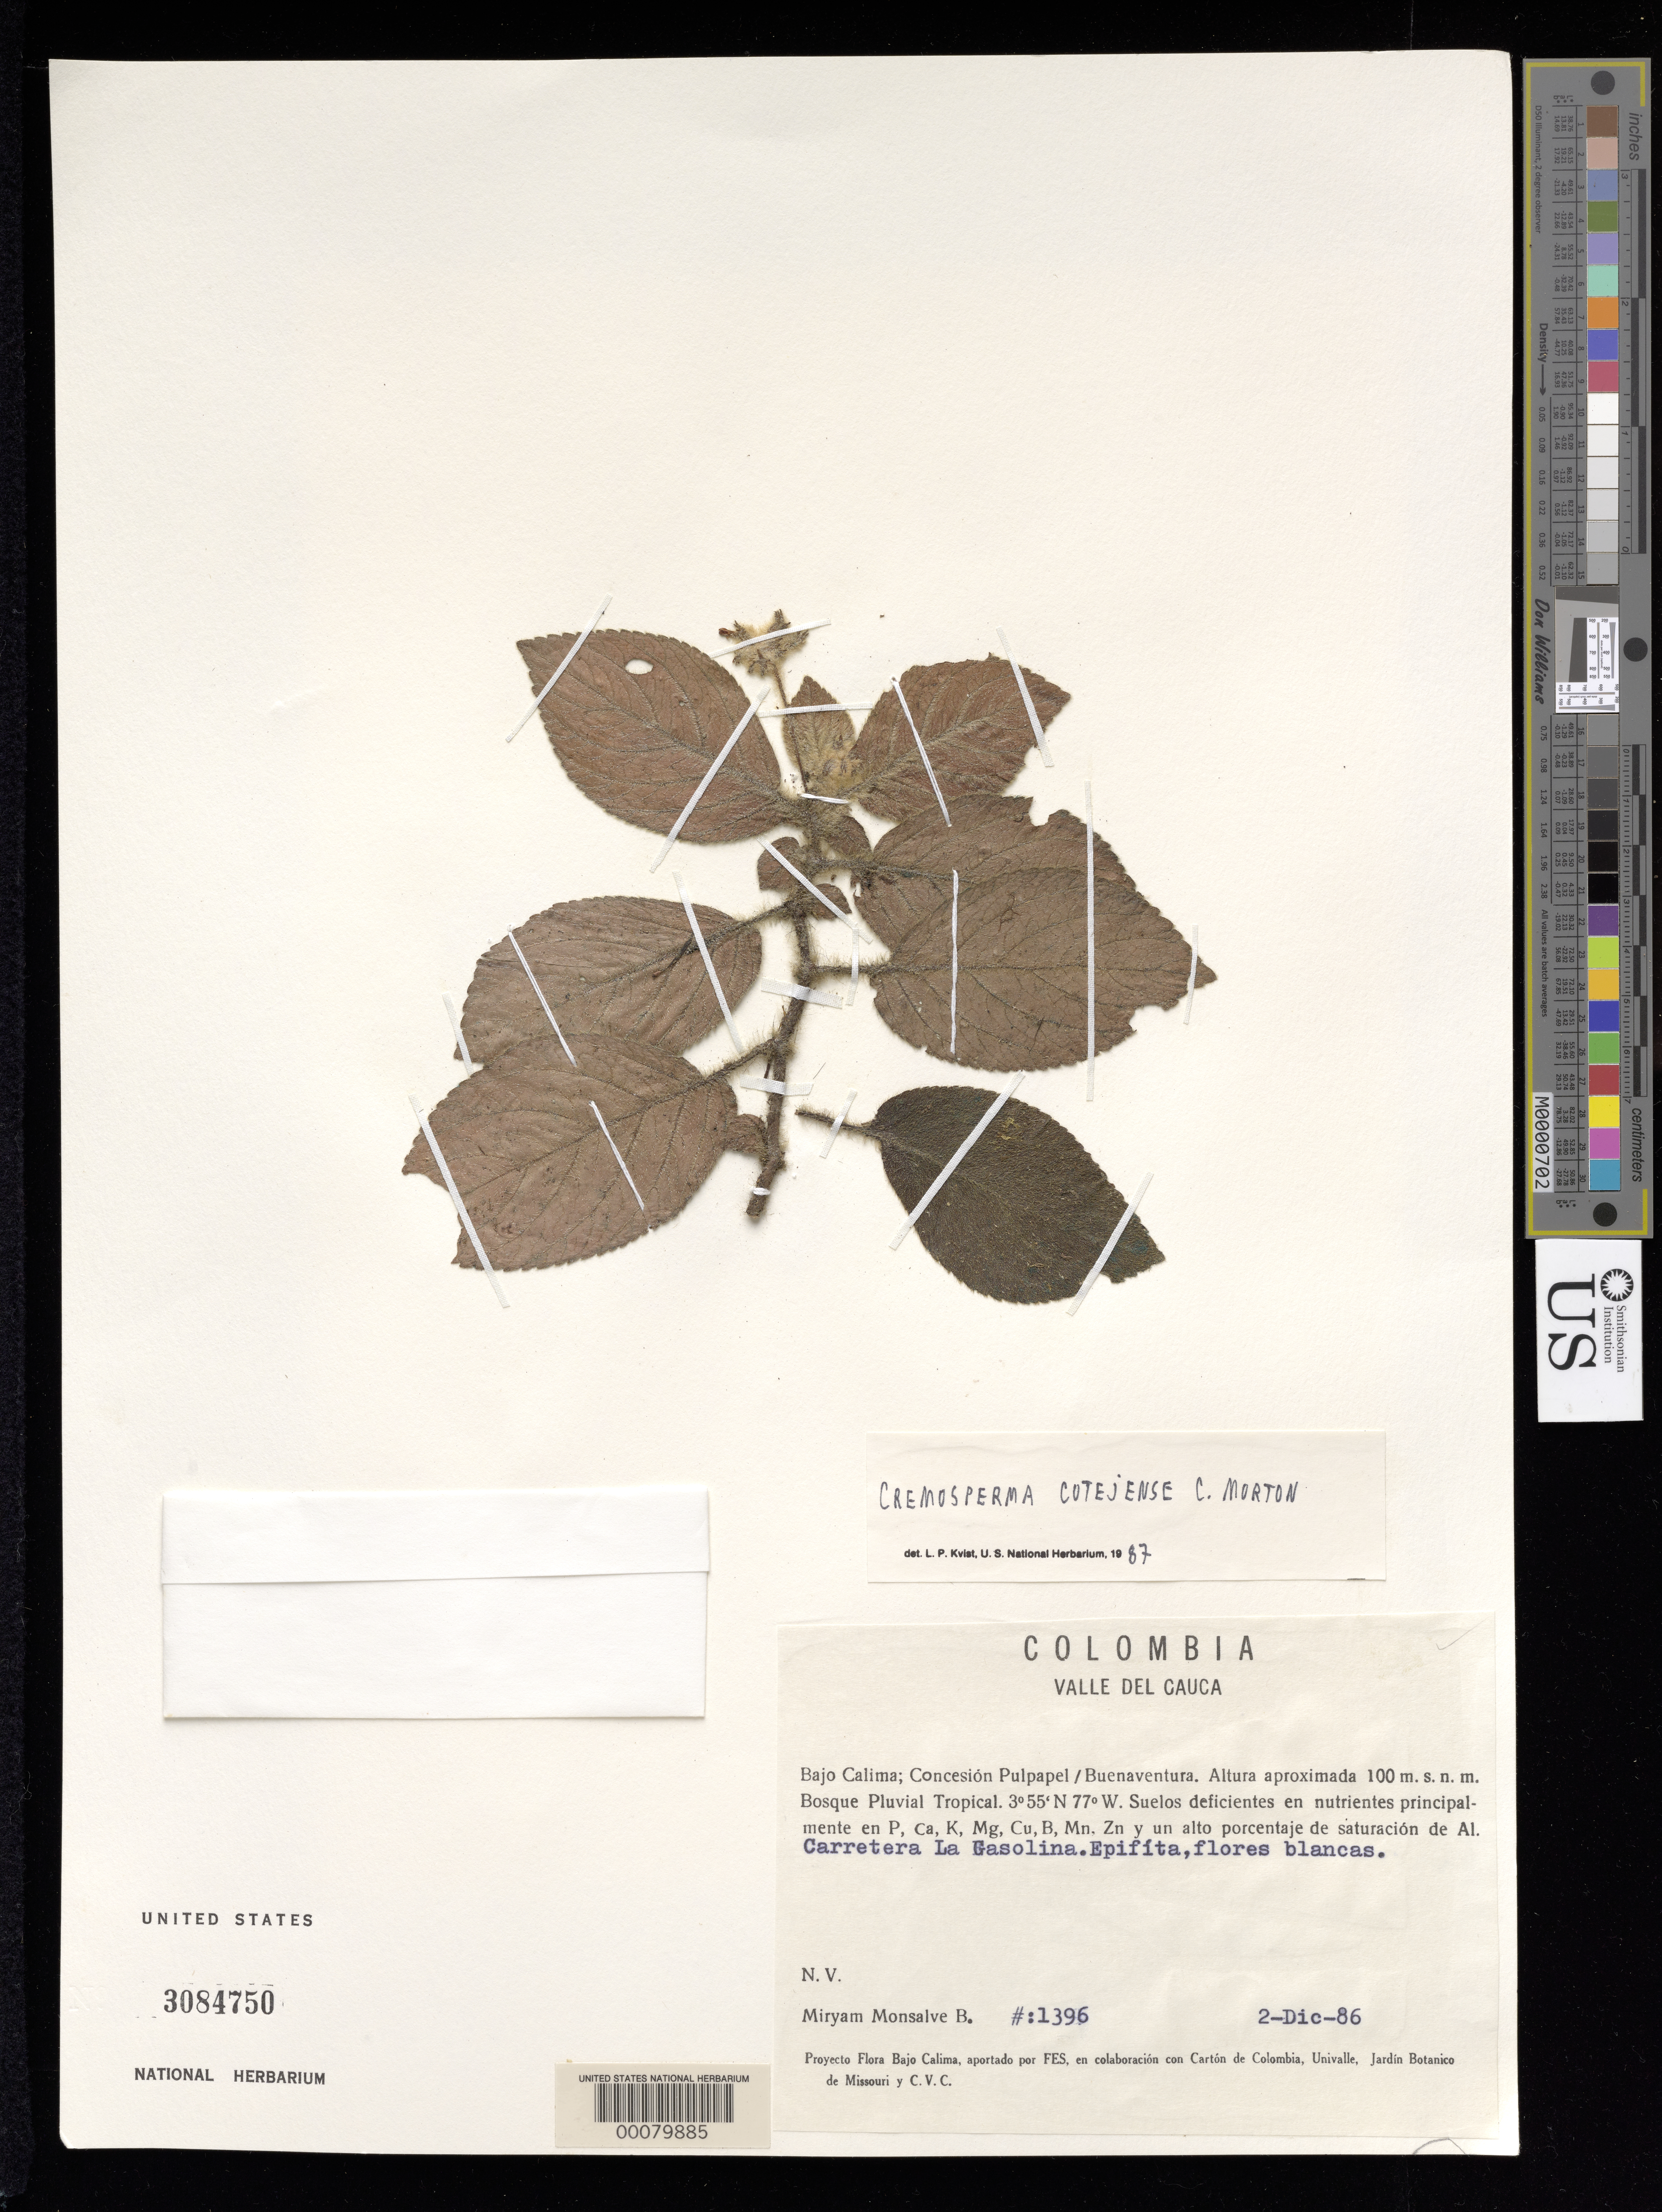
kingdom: Plantae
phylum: Tracheophyta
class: Magnoliopsida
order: Lamiales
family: Gesneriaceae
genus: Cremosperma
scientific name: Cremosperma cotejense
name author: C.V. Morton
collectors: M. Monsalve B.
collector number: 1396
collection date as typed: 02 Dec 1986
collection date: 1986-12-02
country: Colombia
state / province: Valle del Cauca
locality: Bajo Calima, concession Pulpapel/Buenaventura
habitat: Pluvial tropical forest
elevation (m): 100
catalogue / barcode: US 3084750